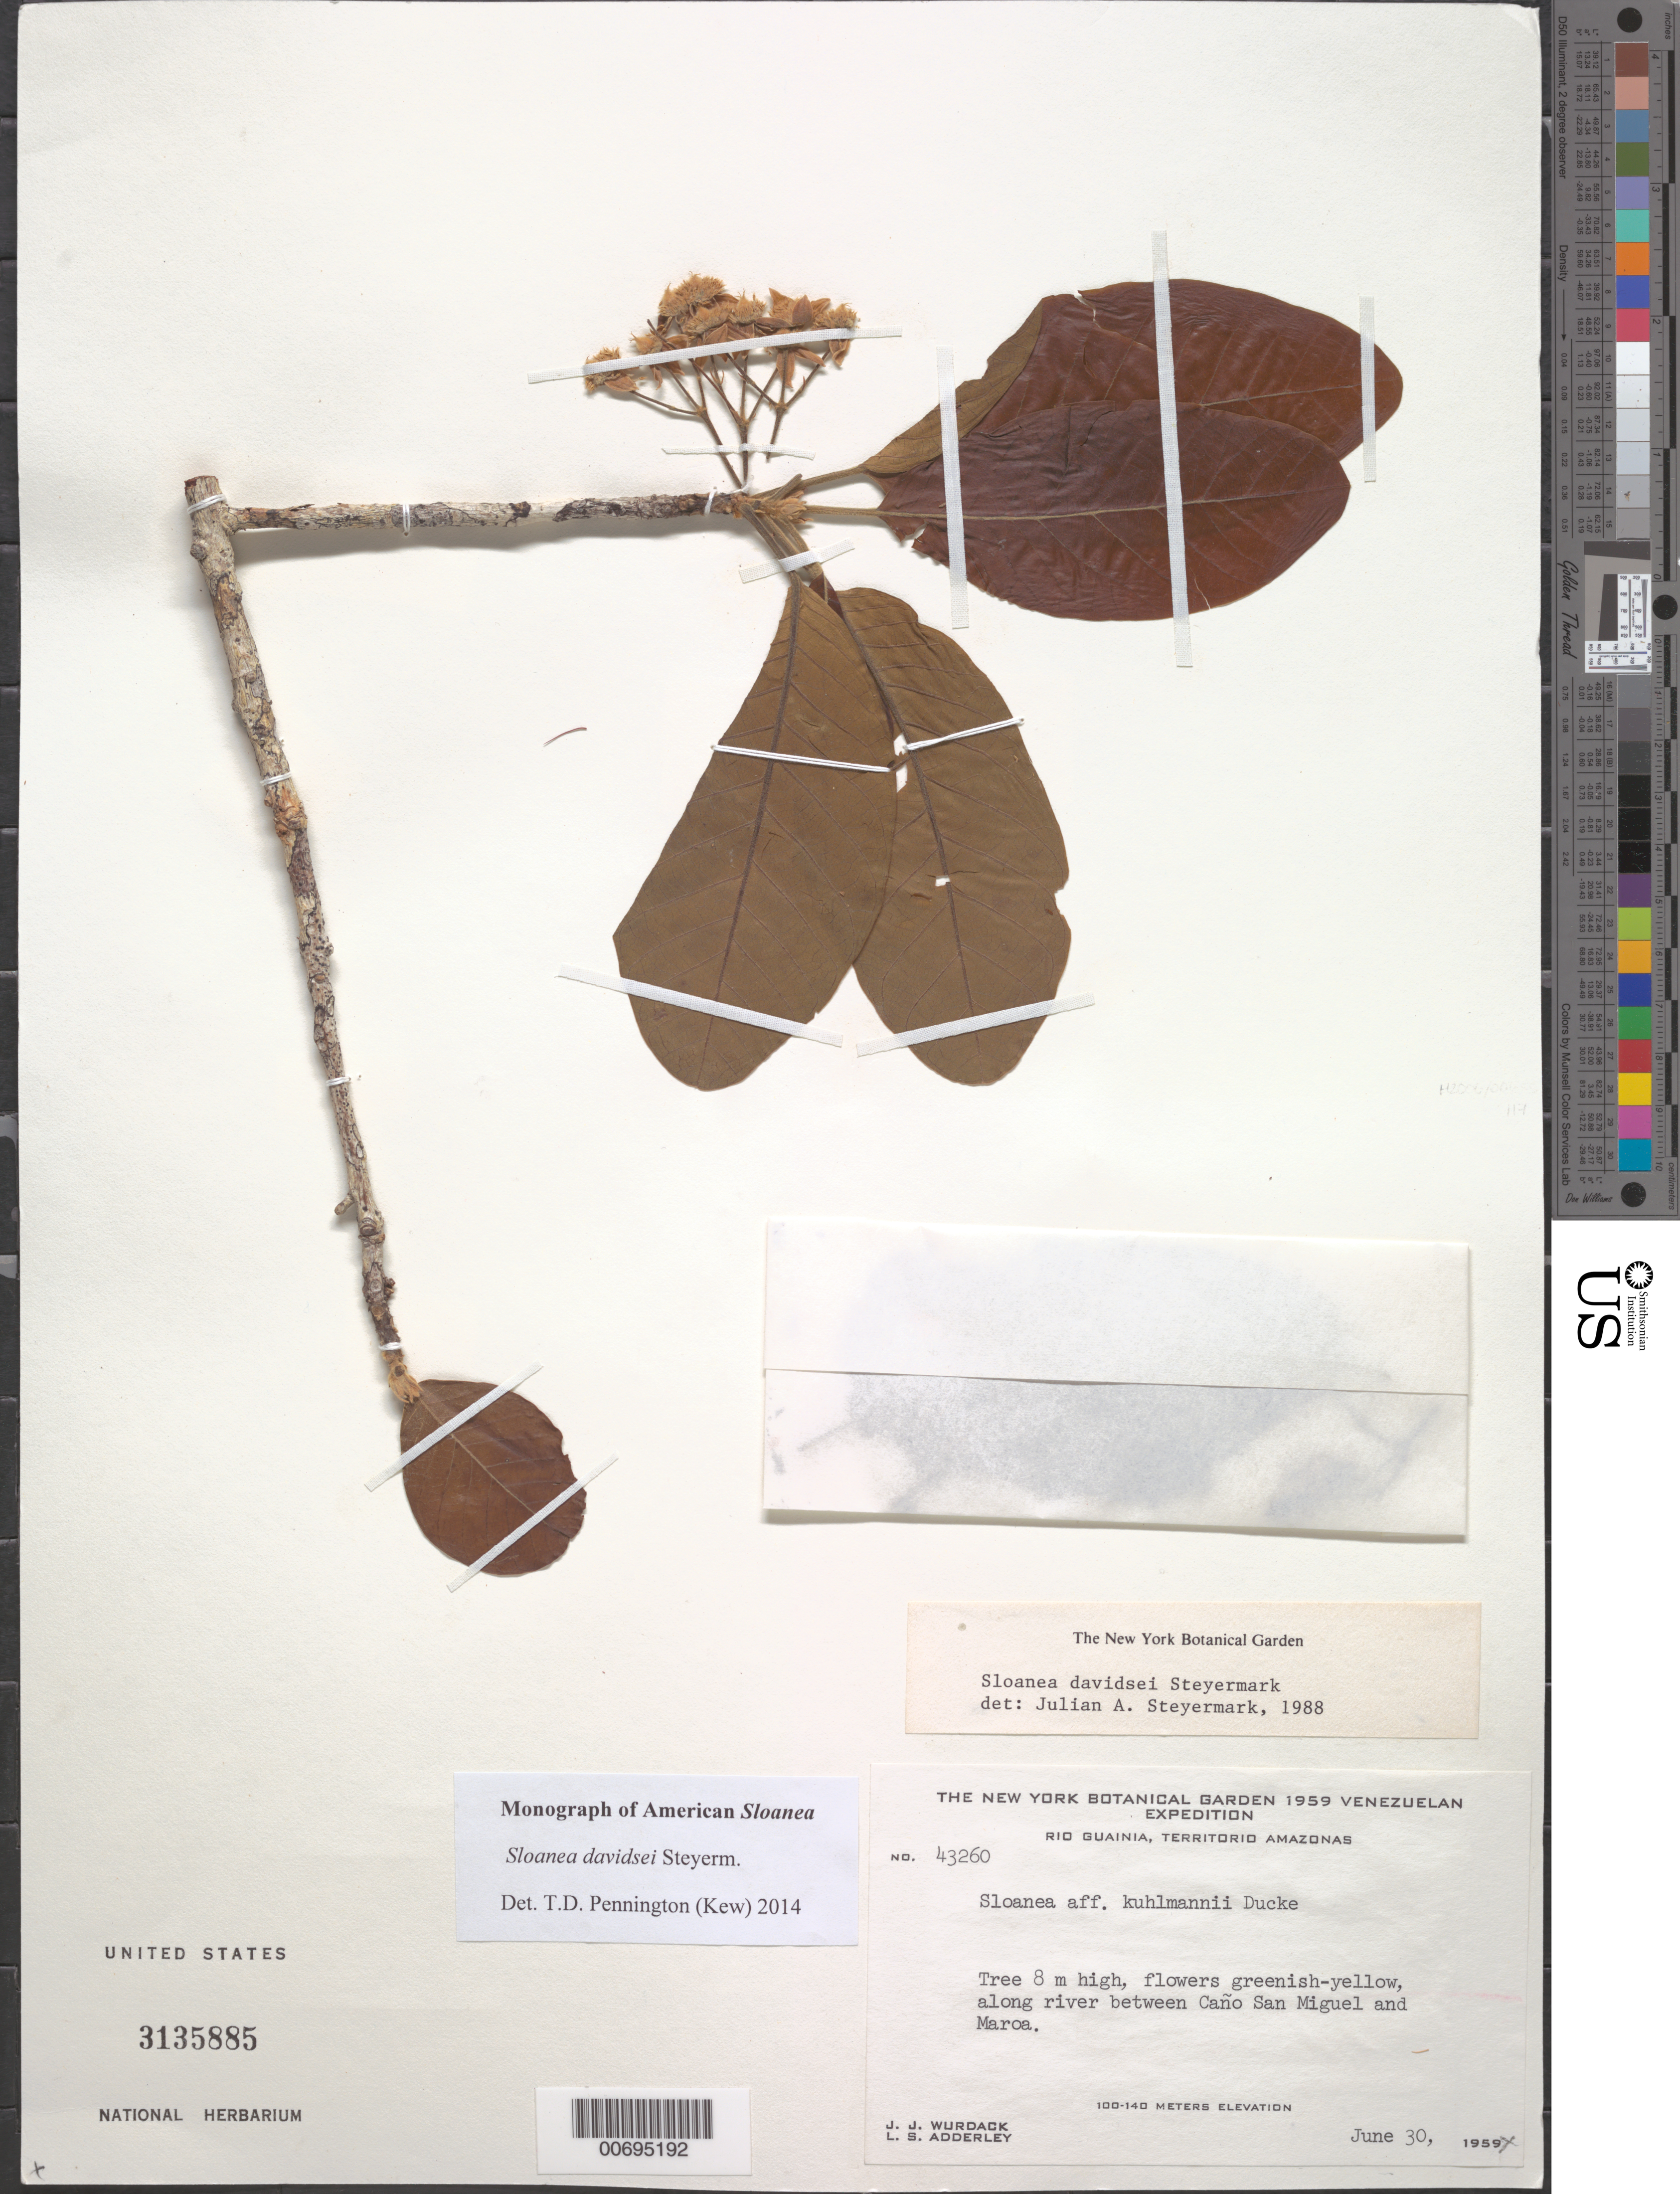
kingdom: Plantae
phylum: Tracheophyta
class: Magnoliopsida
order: Oxalidales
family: Elaeocarpaceae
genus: Sloanea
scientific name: Sloanea davidsei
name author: Steyerm.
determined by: Steyermark, Julian A., (VEN)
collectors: J. J. Wurdack & L. S. Adderley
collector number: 43260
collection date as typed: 30-Jun-59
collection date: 1959-06-30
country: Venezuela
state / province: Amazonas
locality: Río Guainia, between Caño San Miguel and Maroa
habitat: Along river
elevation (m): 100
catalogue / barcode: US 3135885